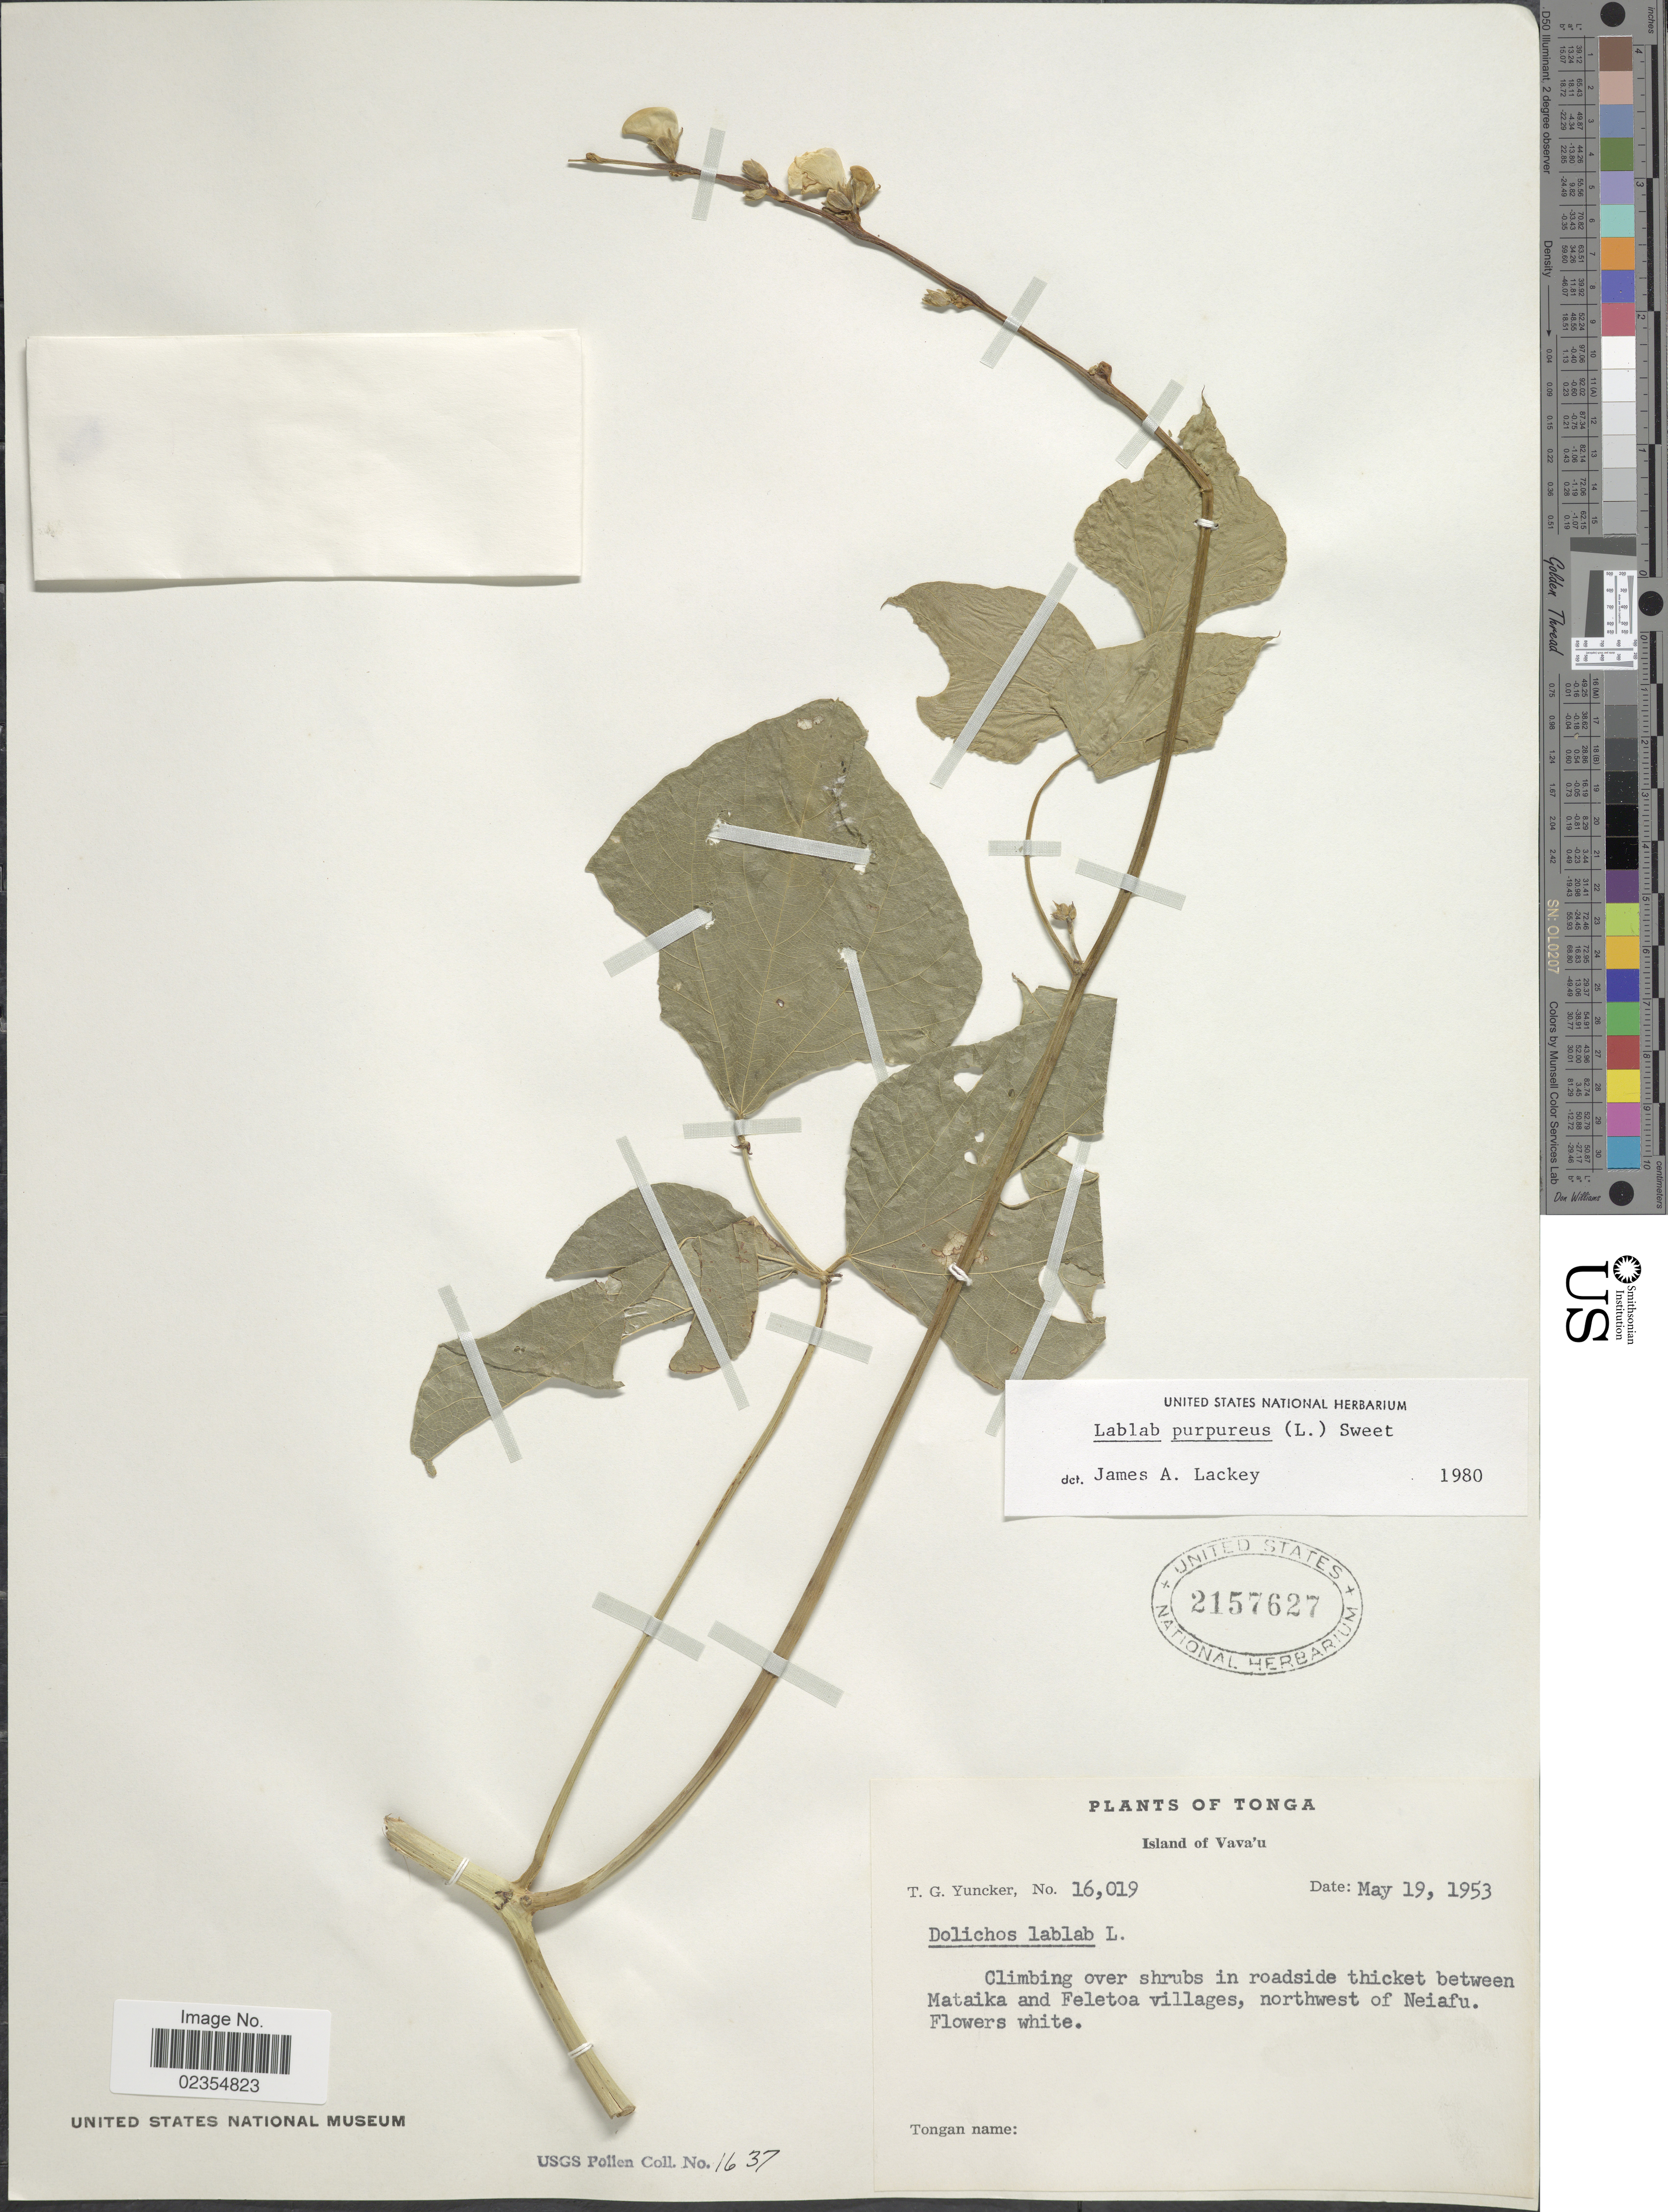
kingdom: Plantae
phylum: Tracheophyta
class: Magnoliopsida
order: Fabales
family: Fabaceae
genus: Lablab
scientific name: Lablab purpureus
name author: (L.) Sweet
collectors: T. G. Yuncker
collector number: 16019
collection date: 1953-05-19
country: Tonga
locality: Island of Vava'u, between Mataika and Feletoa villages, northwest of Neiafu.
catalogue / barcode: US 2157627